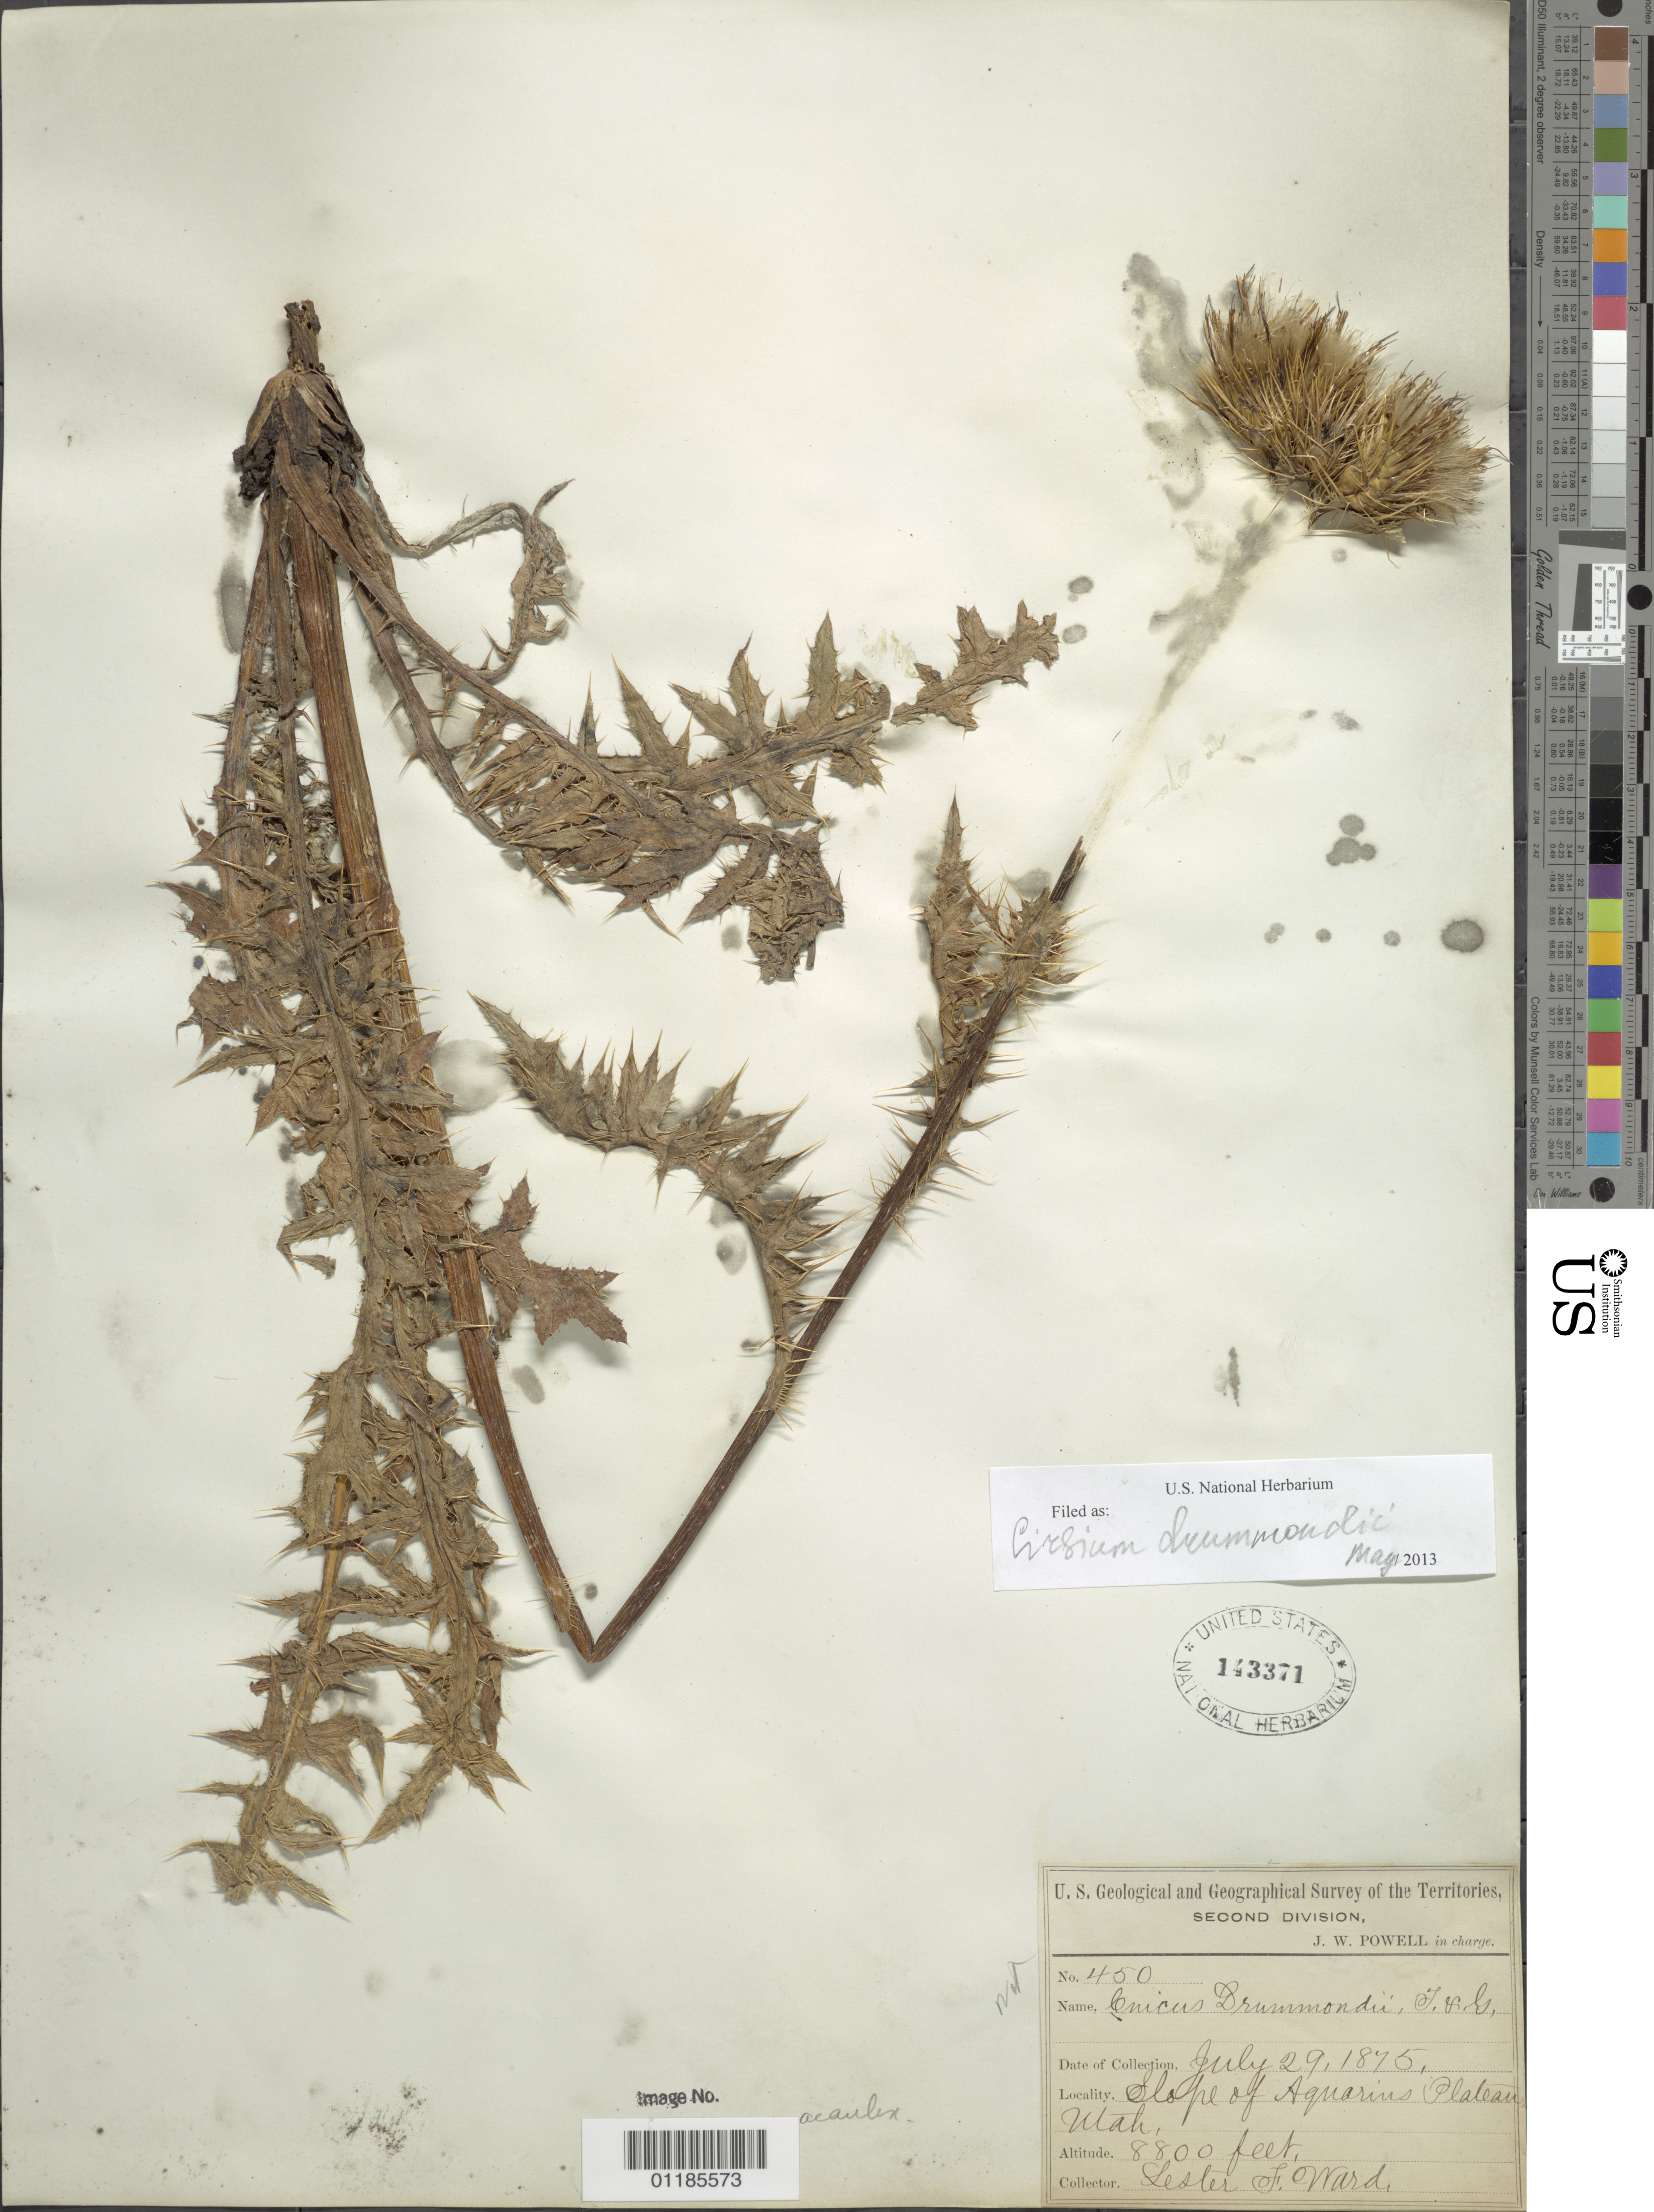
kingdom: Plantae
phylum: Tracheophyta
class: Magnoliopsida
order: Asterales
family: Asteraceae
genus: Cirsium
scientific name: Cirsium drummondii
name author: Torr. & A. Gray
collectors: L. F. Ward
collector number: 450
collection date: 1875-07-29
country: United States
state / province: Utah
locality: slope of Aquarius Plateau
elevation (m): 2682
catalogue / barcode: US 143371